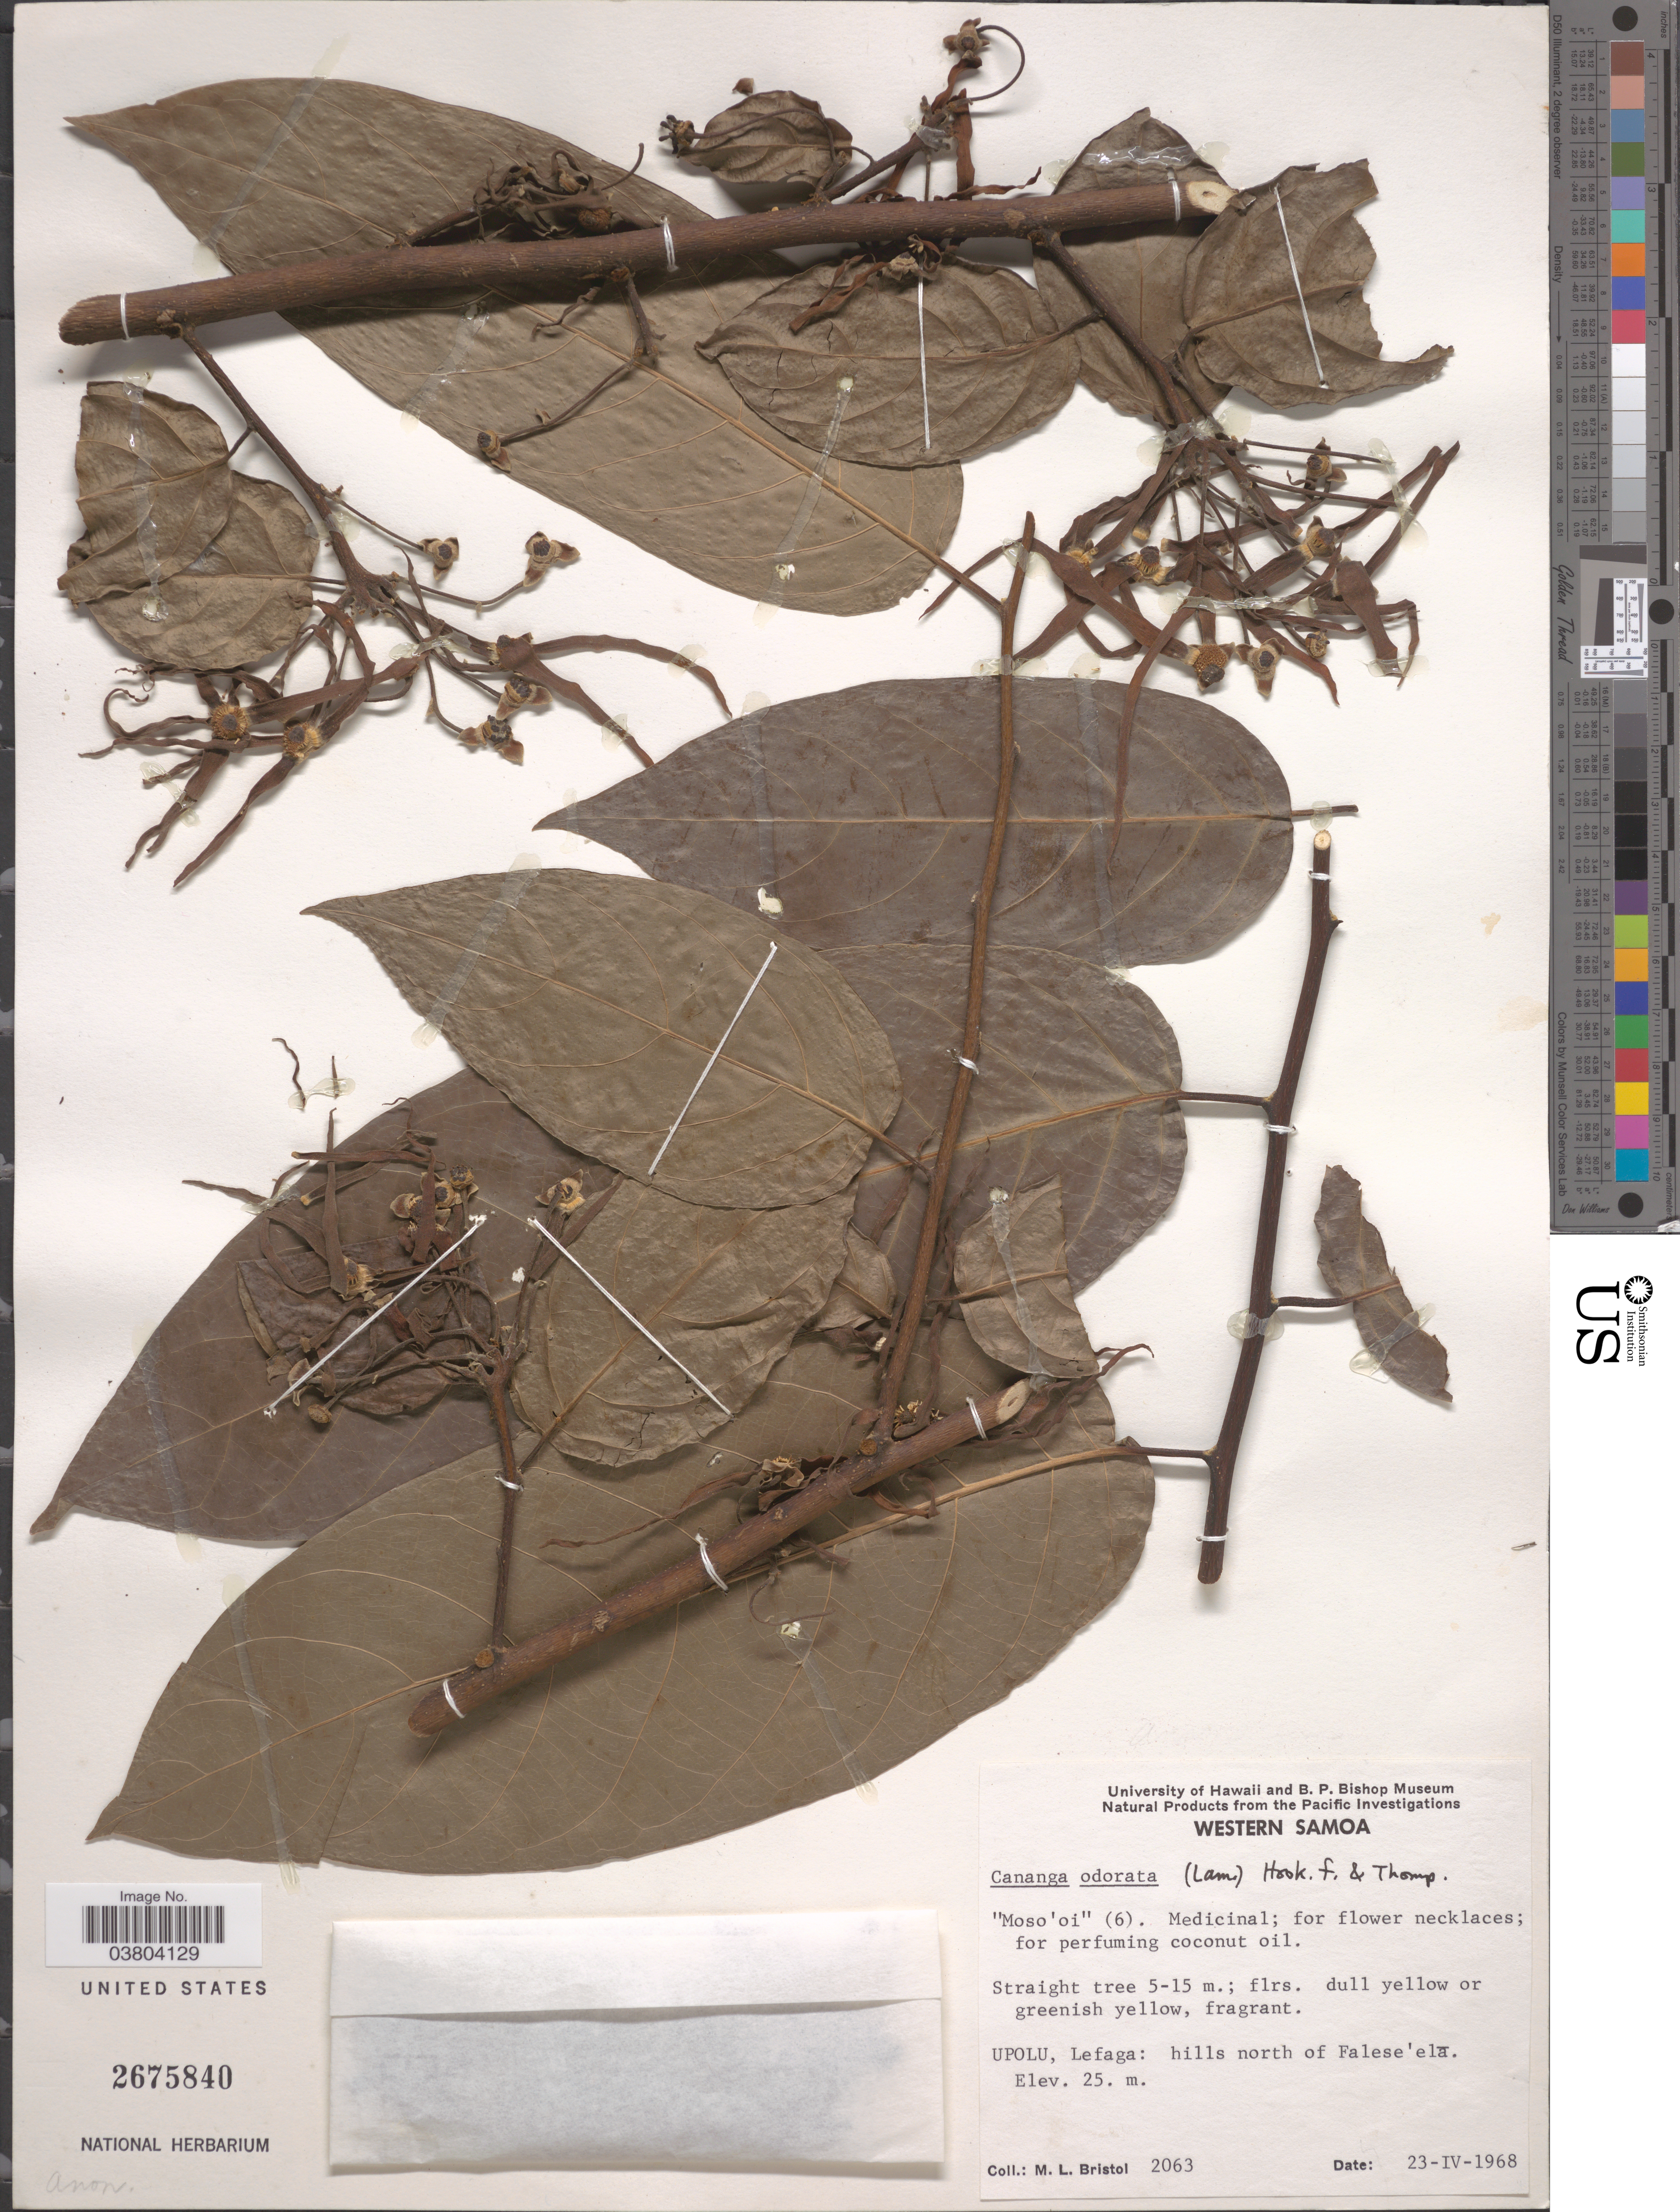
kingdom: Plantae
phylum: Tracheophyta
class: Magnoliopsida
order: Magnoliales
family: Annonaceae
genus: Cananga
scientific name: Cananga odorata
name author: (Lam.) Hook. f. & Thomson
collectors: M. L. Bristol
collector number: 2063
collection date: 1968-04-23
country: Samoa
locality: Upolu, Lefaga: hills north of Falese'ela.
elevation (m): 25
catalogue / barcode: US 2675840